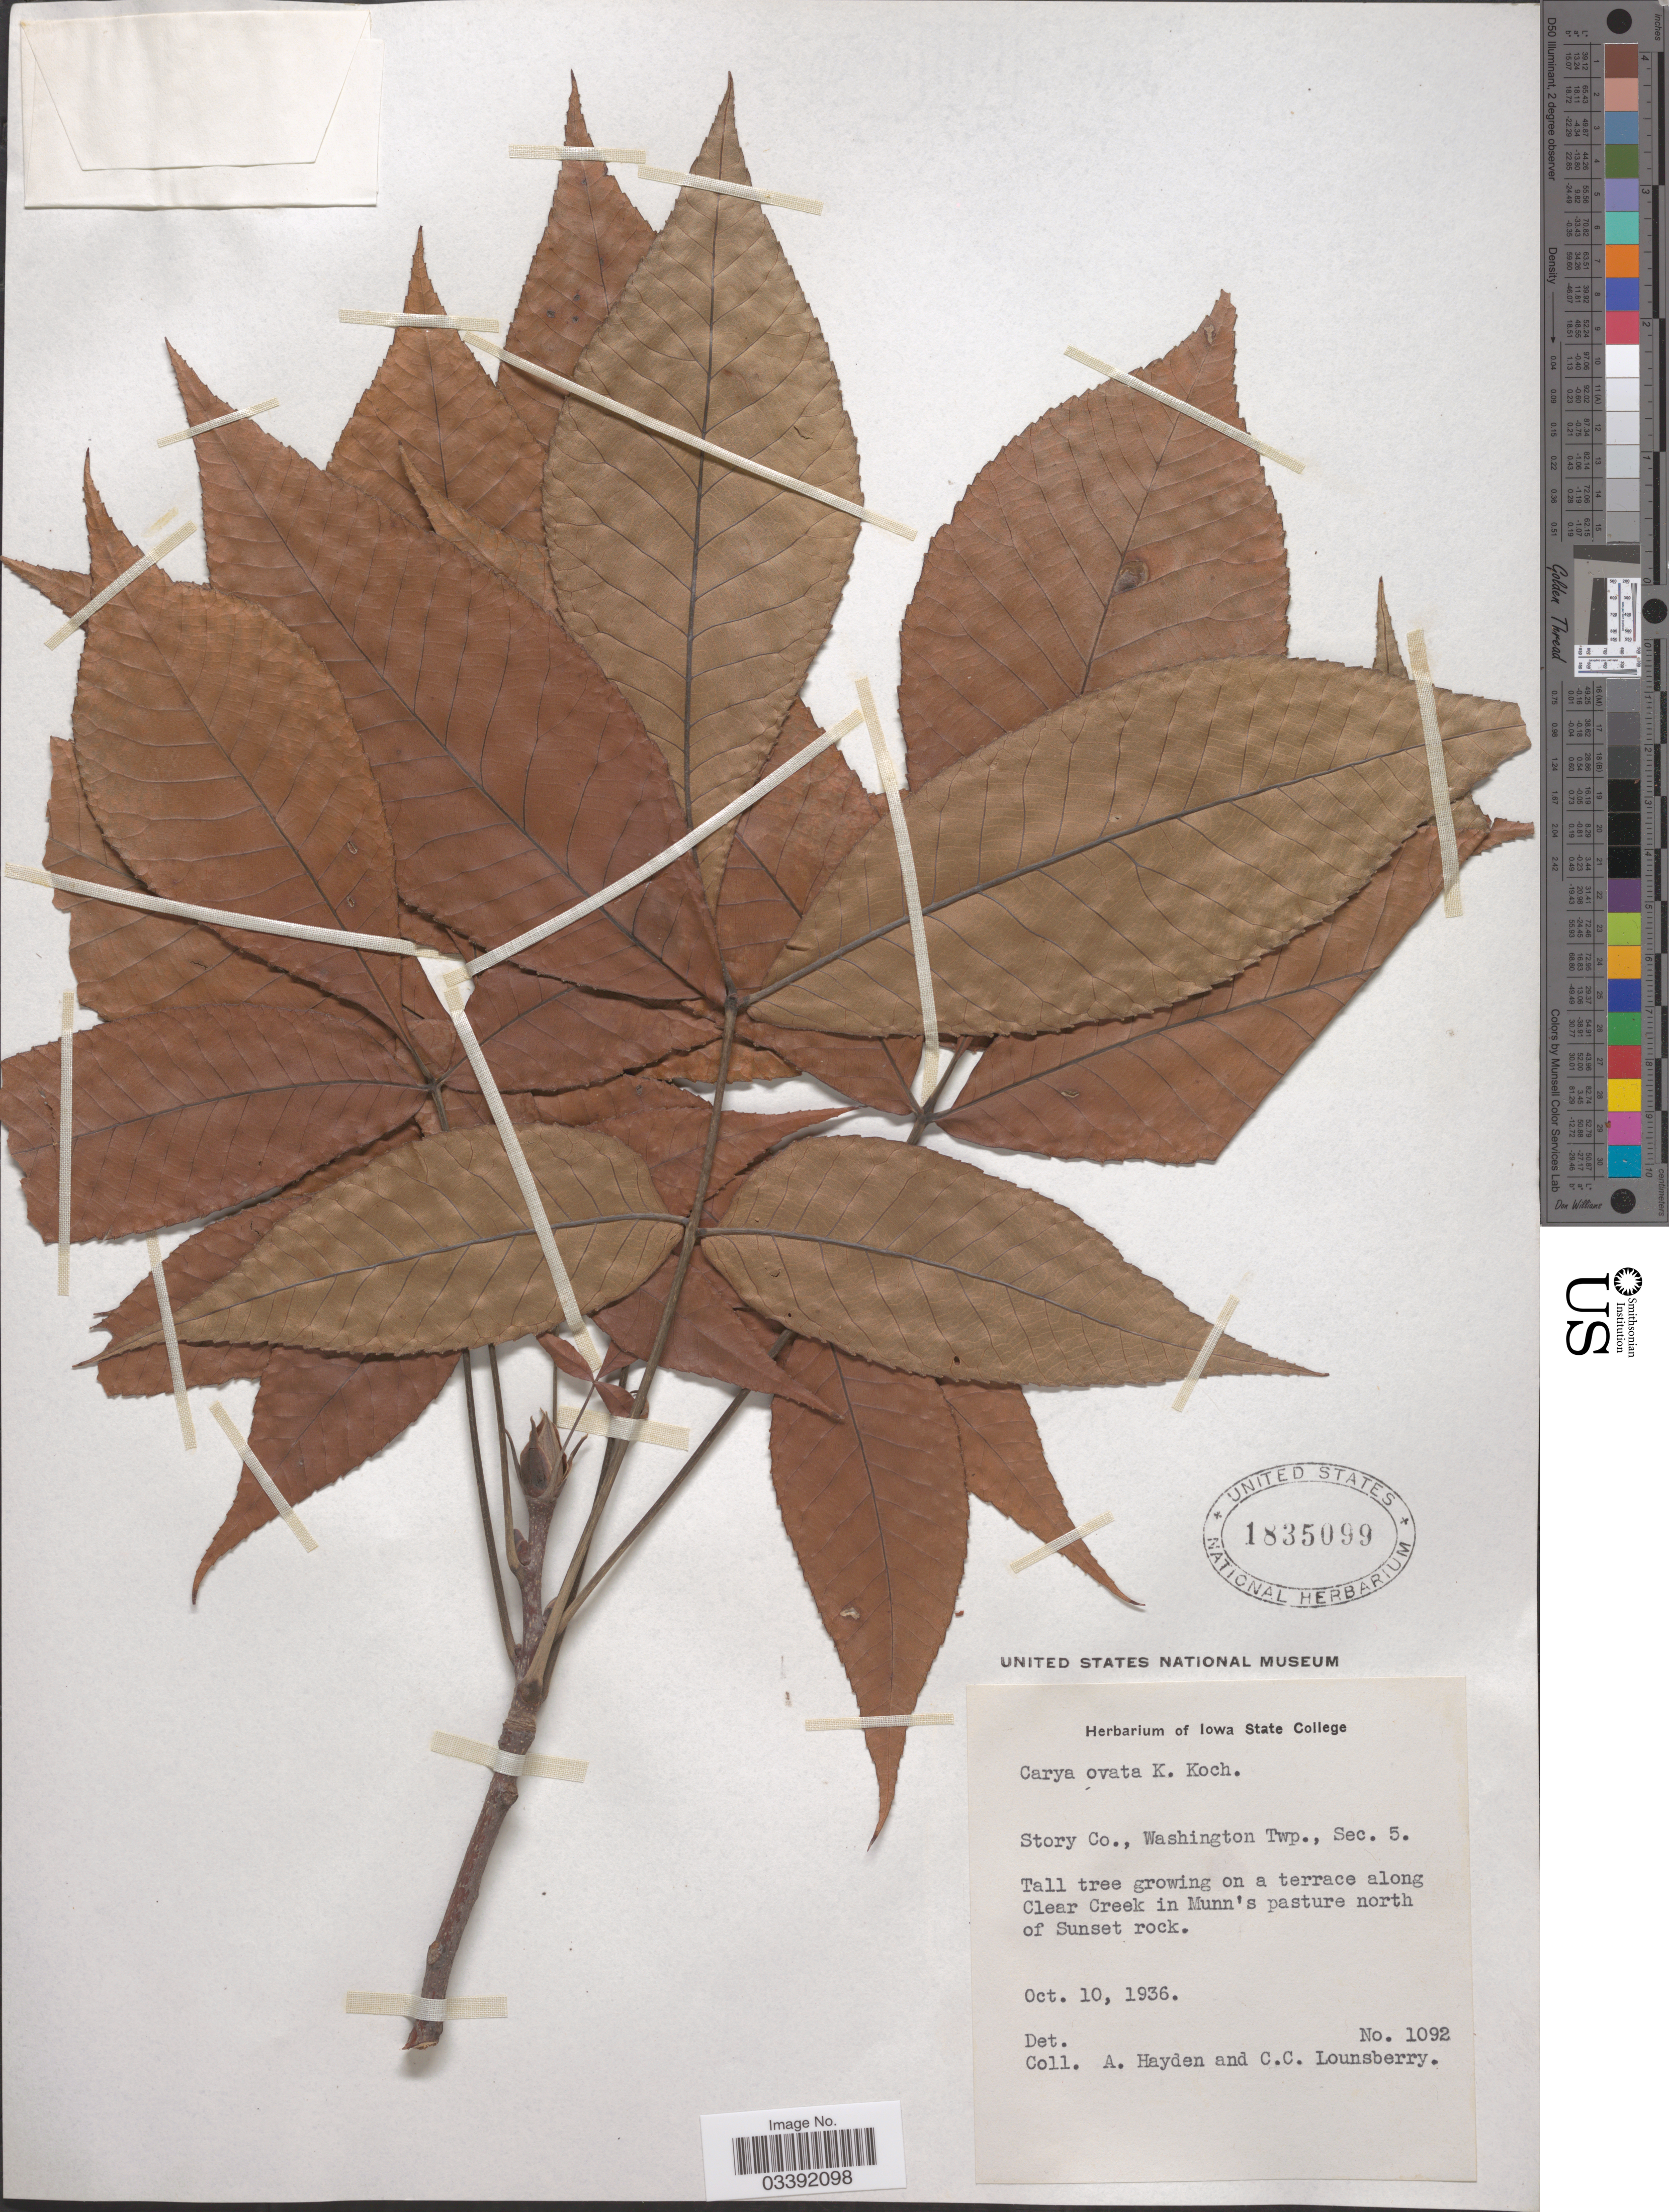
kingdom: Plantae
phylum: Tracheophyta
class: Magnoliopsida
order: Fagales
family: Juglandaceae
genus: Carya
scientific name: Carya ovata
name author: (Mill.) K. Koch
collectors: Ada Hayden & C. Lounsberry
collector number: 1092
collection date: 1936-10-10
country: United States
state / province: Iowa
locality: Story Co., Washington Twp., Sec. 5. Tall tree growing on a terrace along Clear Creek in Munn's pasture north of Sunset rock.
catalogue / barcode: US 1835099